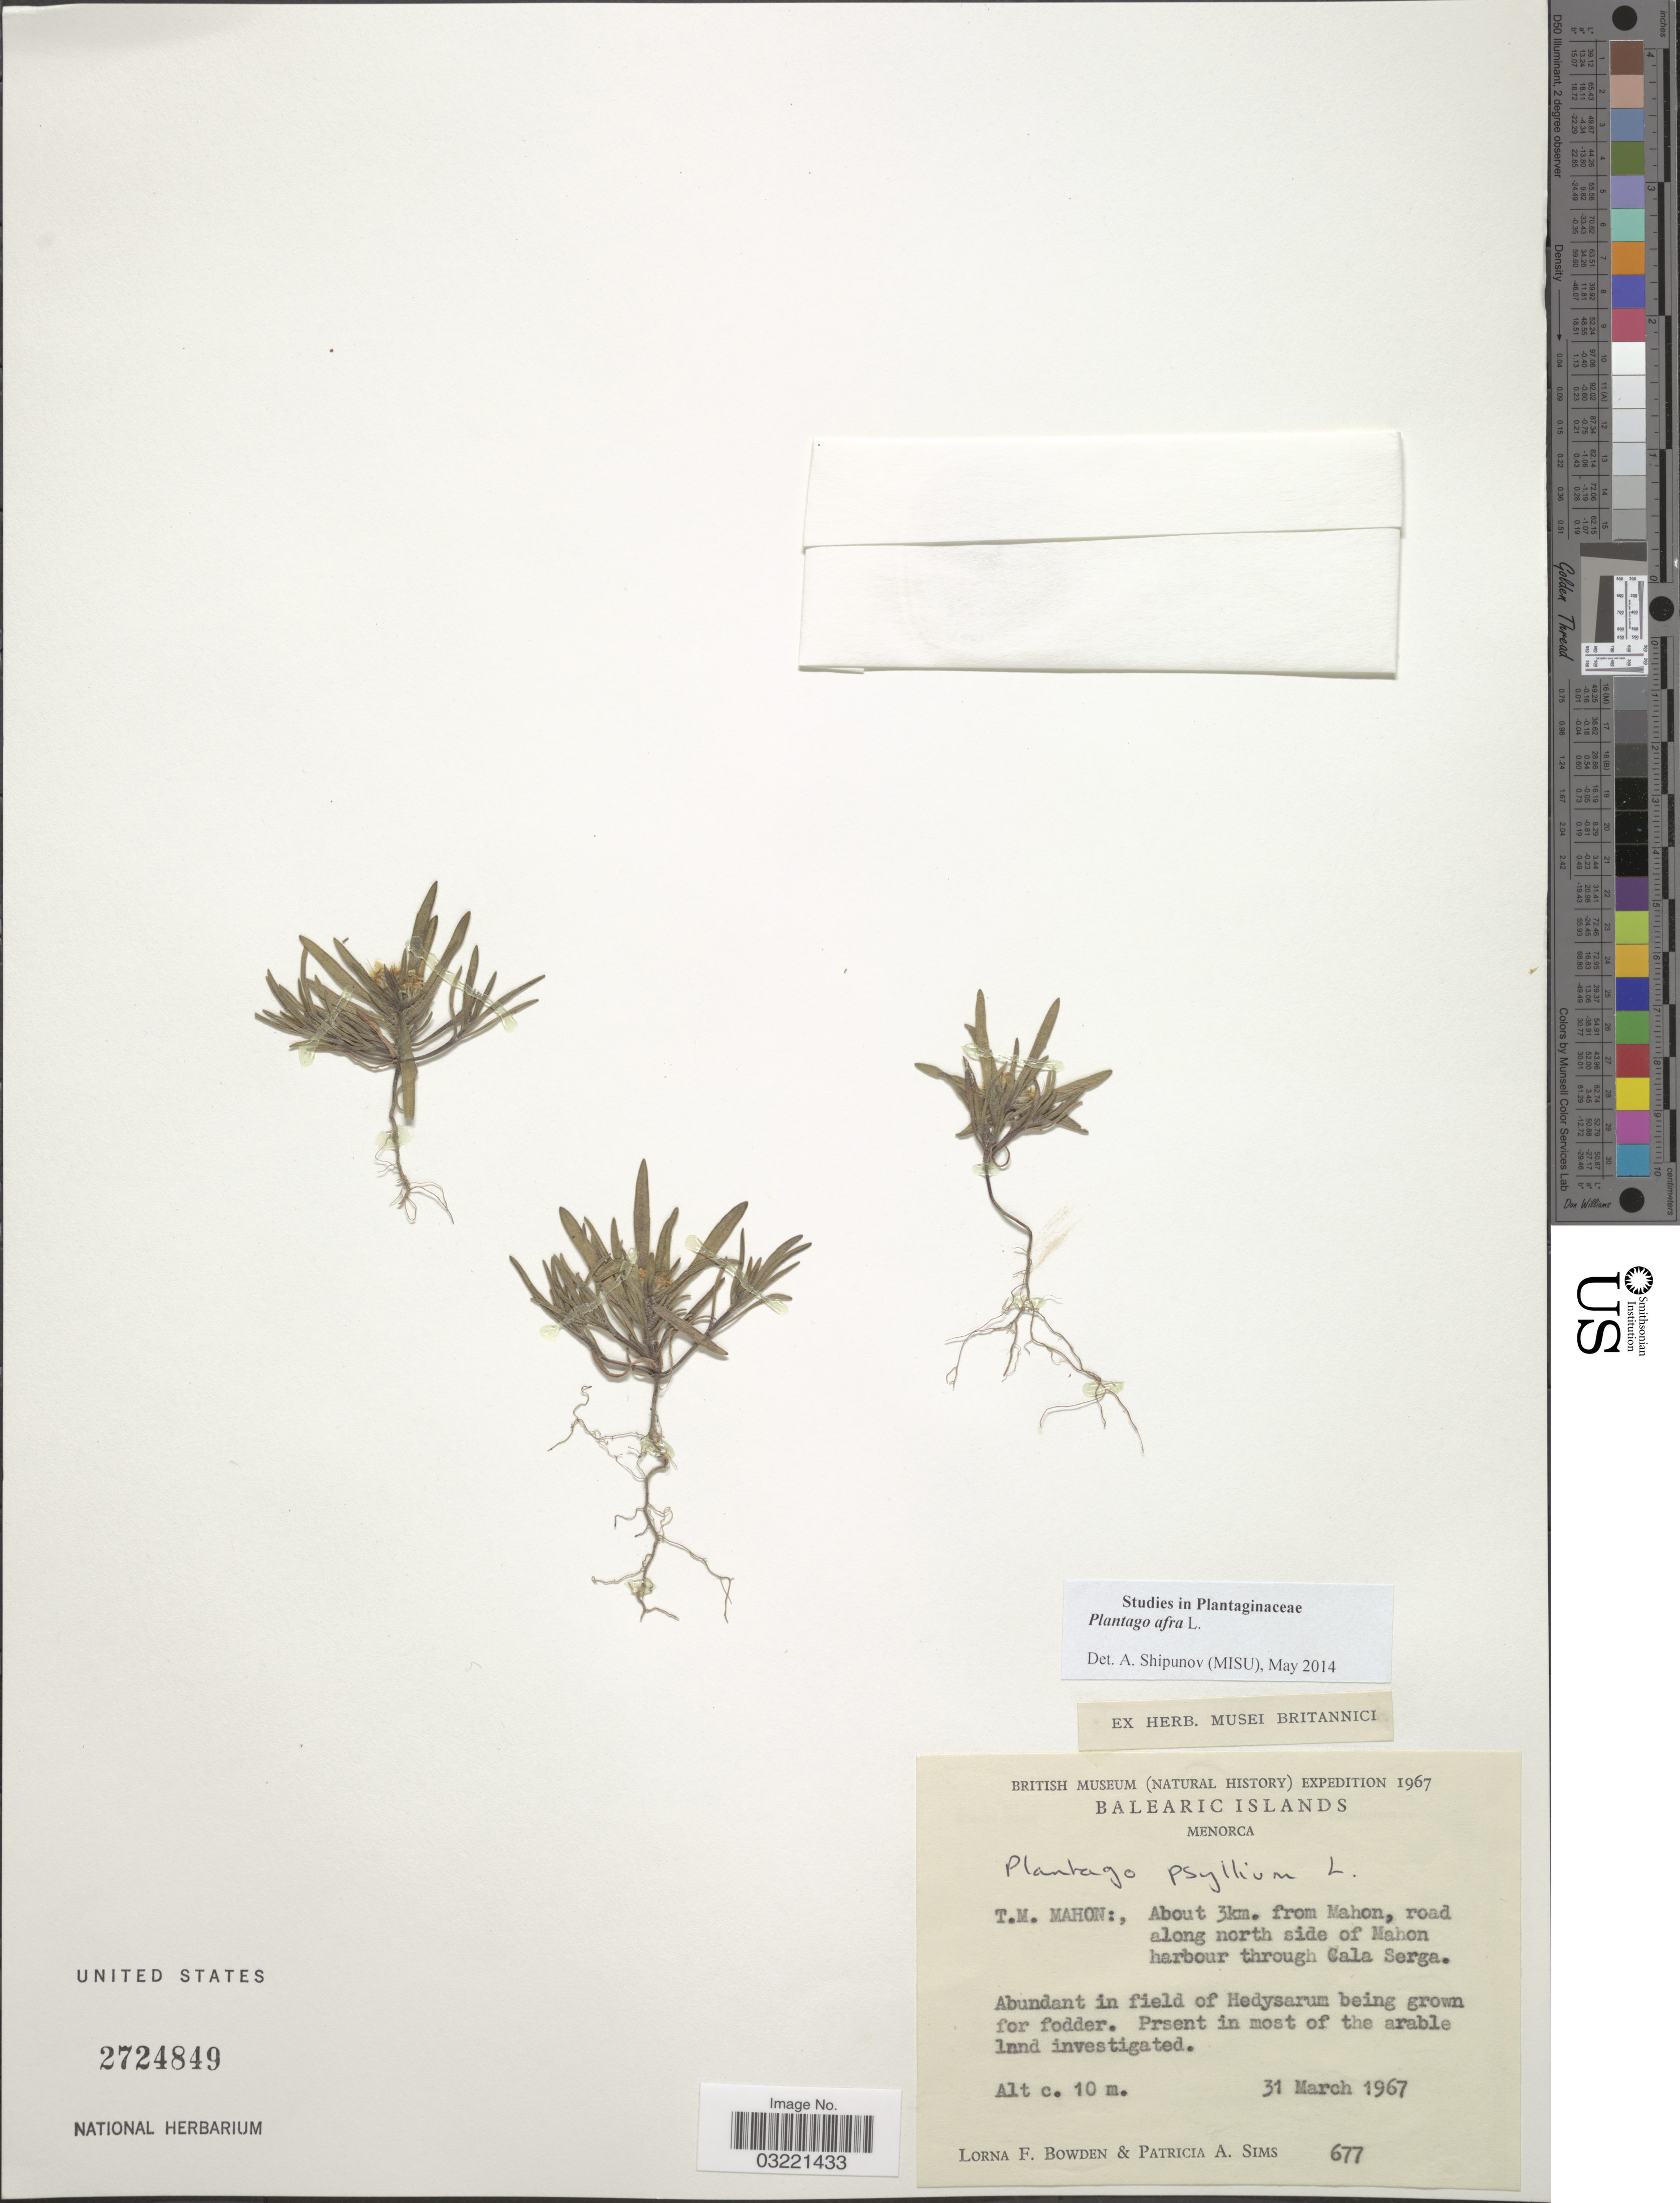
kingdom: Plantae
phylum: Tracheophyta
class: Magnoliopsida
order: Lamiales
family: Plantaginaceae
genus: Plantago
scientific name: Plantago afra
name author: L.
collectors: L. F. Bowden & P. A. Sims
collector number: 677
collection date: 1967-03-31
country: Spain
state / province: Islas Baleares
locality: Balearic Islands, Menorca, T.M. Mahon: About 3km. from Mahon, road along north side of Mahon harbour through Cala Serga.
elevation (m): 10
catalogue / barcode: US 2724849